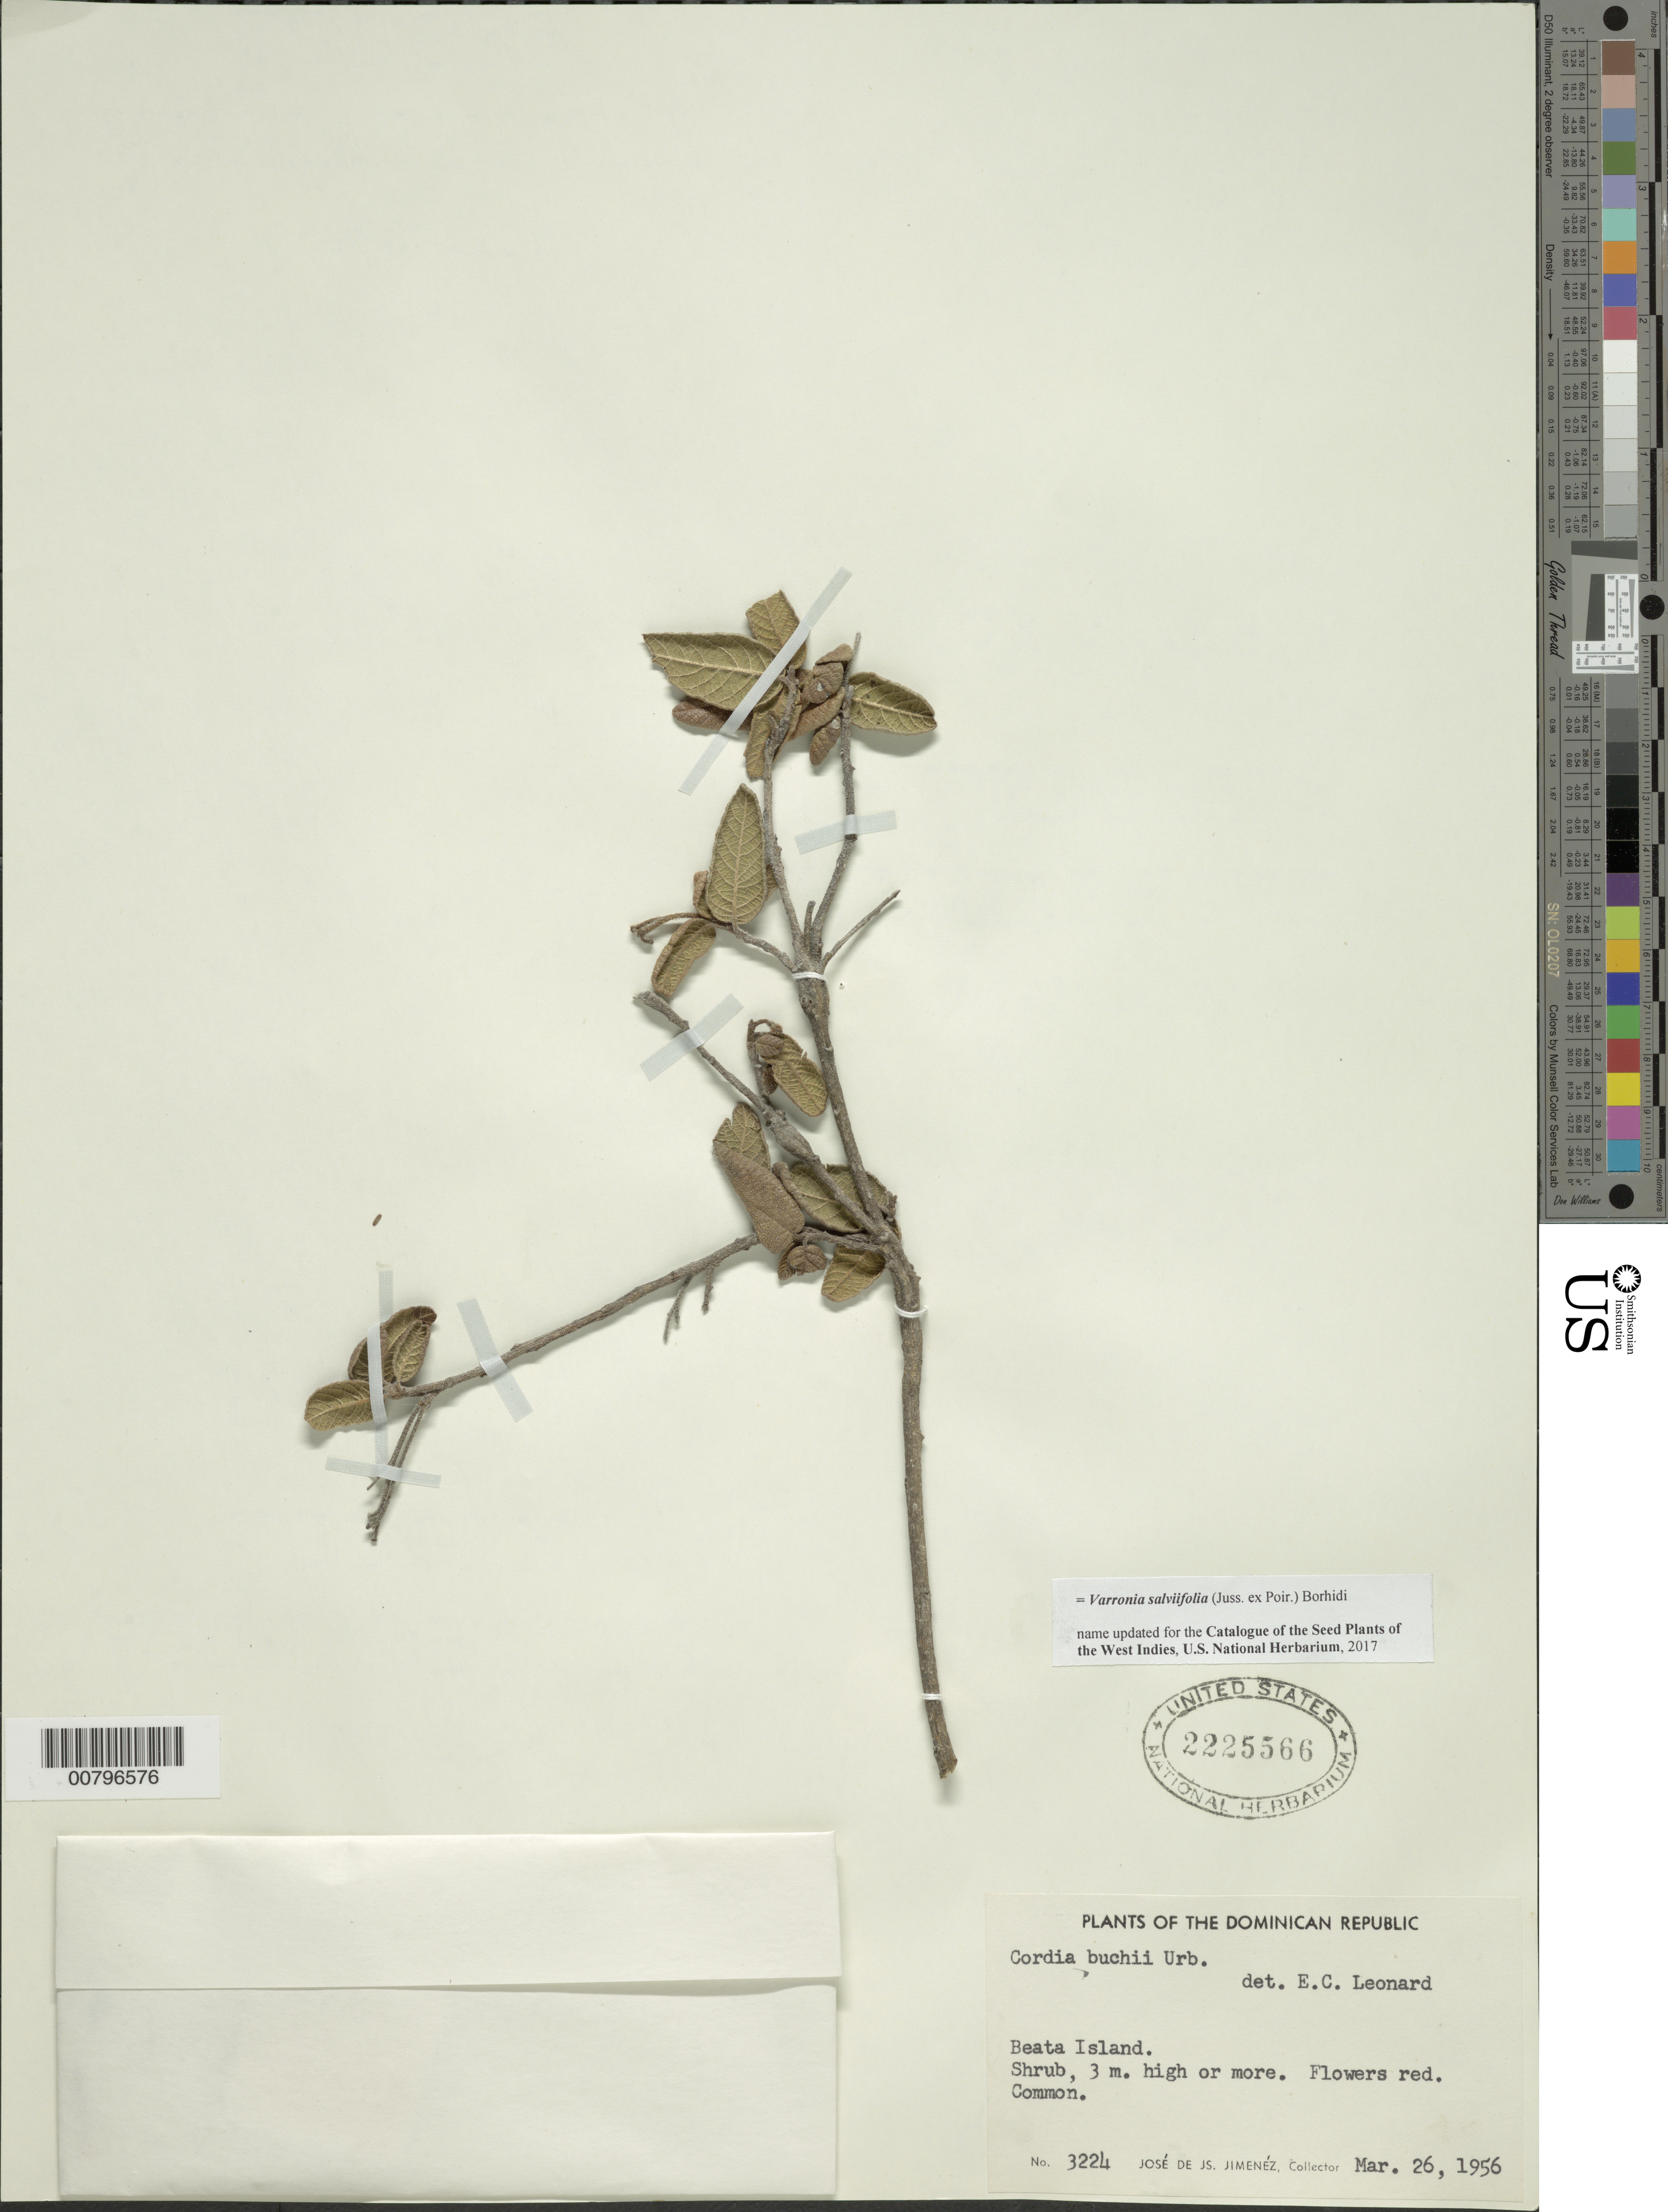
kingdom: Plantae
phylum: Tracheophyta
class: Magnoliopsida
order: Boraginales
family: Cordiaceae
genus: Varronia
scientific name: Varronia salviifolia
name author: (Juss. ex Poir.) Borhidi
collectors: J. J. Jiménez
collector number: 3224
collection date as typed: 26 Mar 1956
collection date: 1956-03-26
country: Dominican Republic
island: Beata I.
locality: Beata Island.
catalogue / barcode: US 2225566